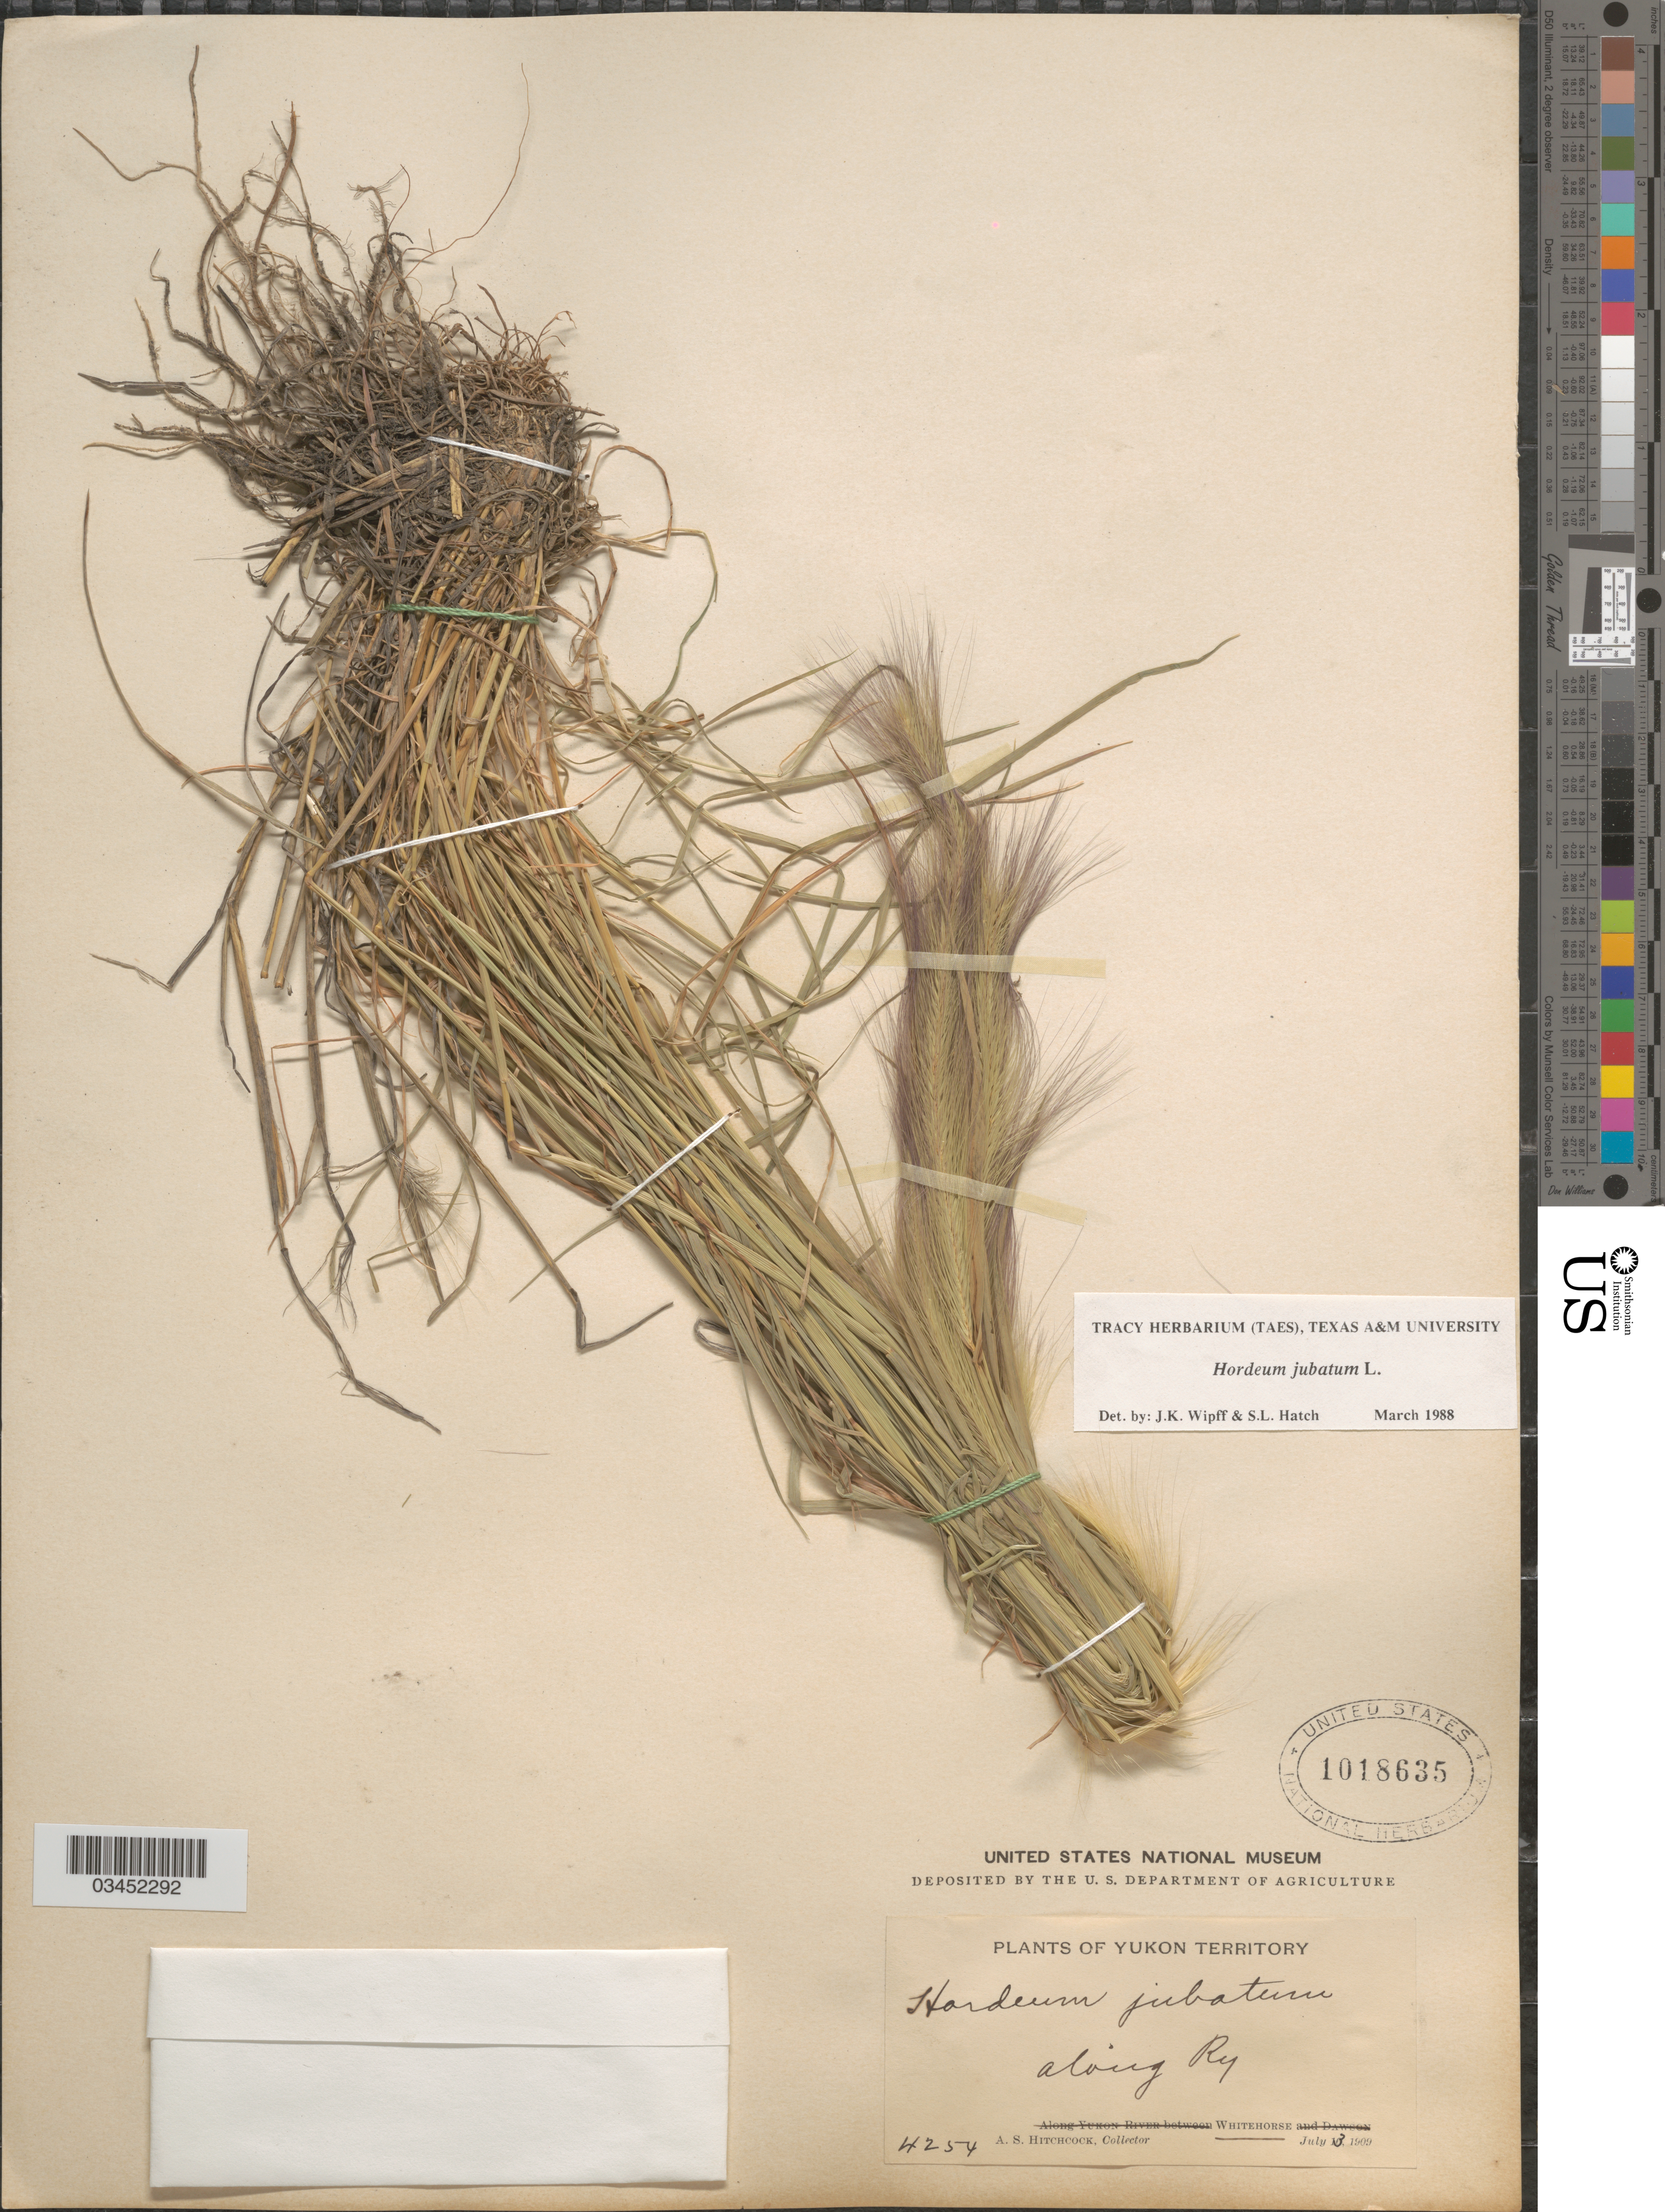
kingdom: Plantae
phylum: Tracheophyta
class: Liliopsida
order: Poales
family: Poaceae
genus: Hordeum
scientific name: Hordeum jubatum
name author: L.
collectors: A. S. Hitchcock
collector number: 4254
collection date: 1909-07-03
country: Canada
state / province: Yukon Territory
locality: Along Ry. Whitehorse.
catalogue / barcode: US 1018635